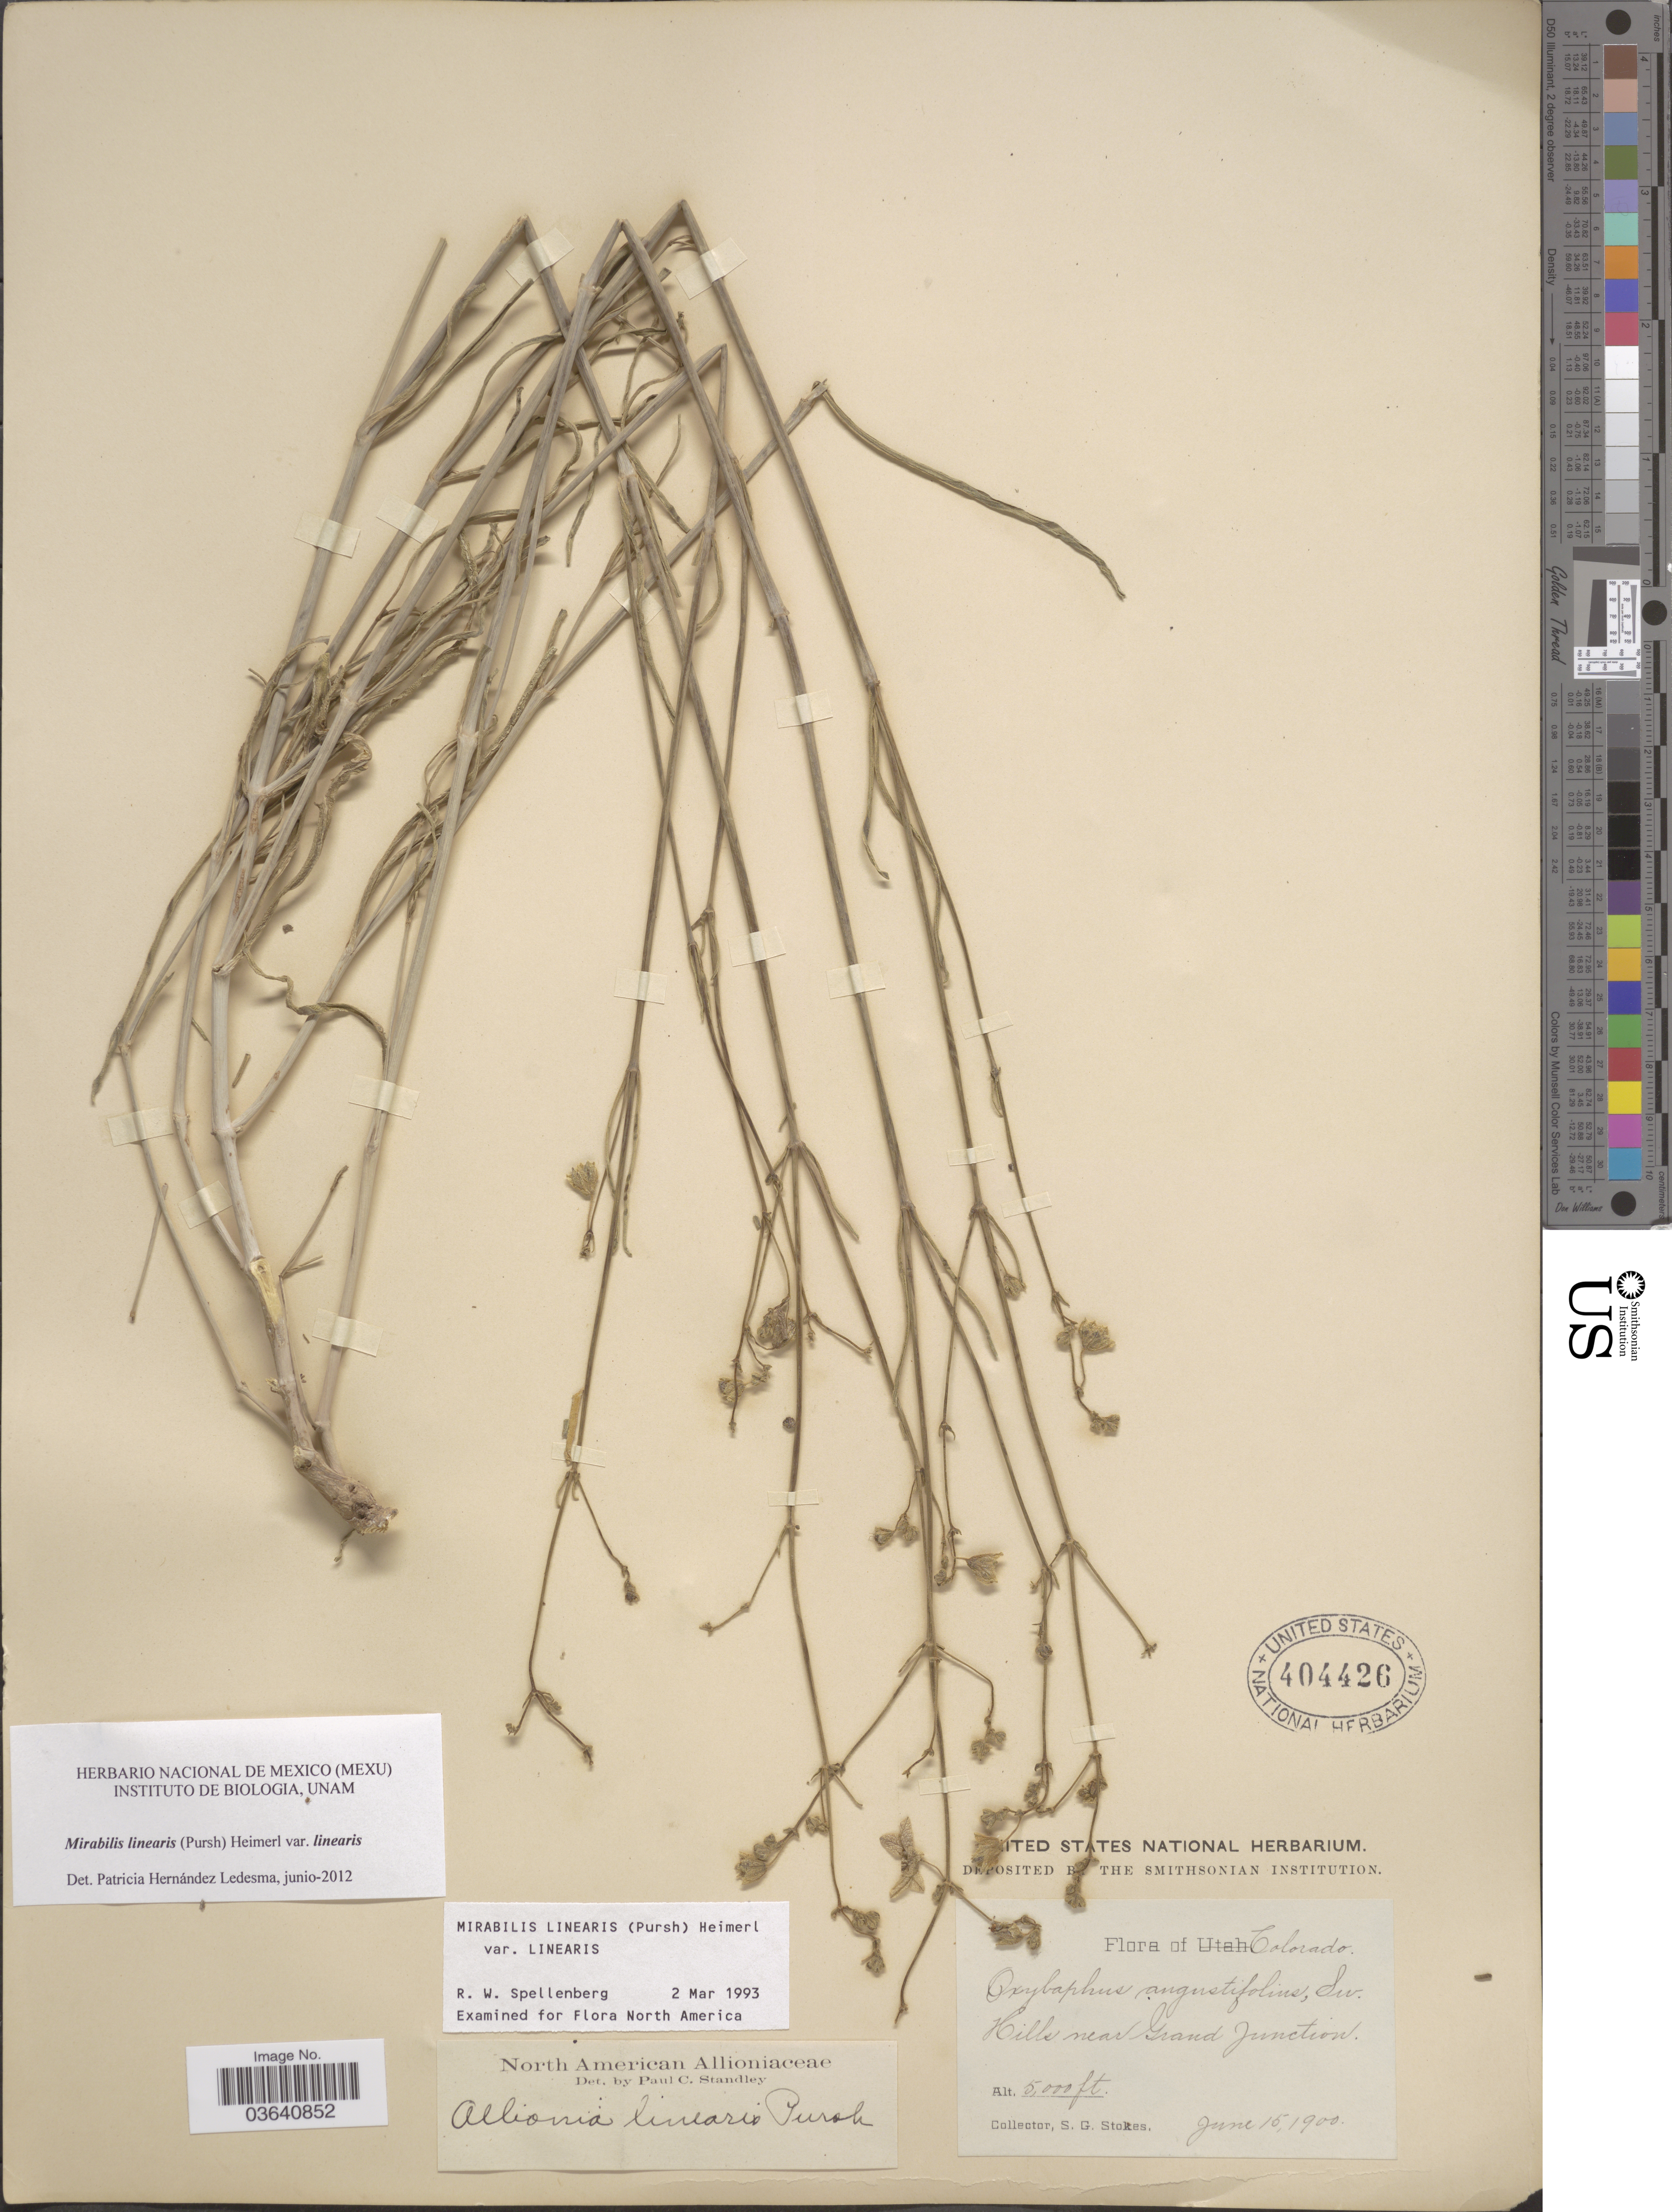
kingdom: Plantae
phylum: Tracheophyta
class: Magnoliopsida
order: Caryophyllales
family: Nyctaginaceae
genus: Mirabilis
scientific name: Mirabilis linearis var. linearis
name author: (Pursh) Heimerl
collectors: S. G. Stokes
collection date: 1900-06-15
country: United States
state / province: Colorado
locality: Hills near Grand Junction.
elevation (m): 1524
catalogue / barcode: US 404426